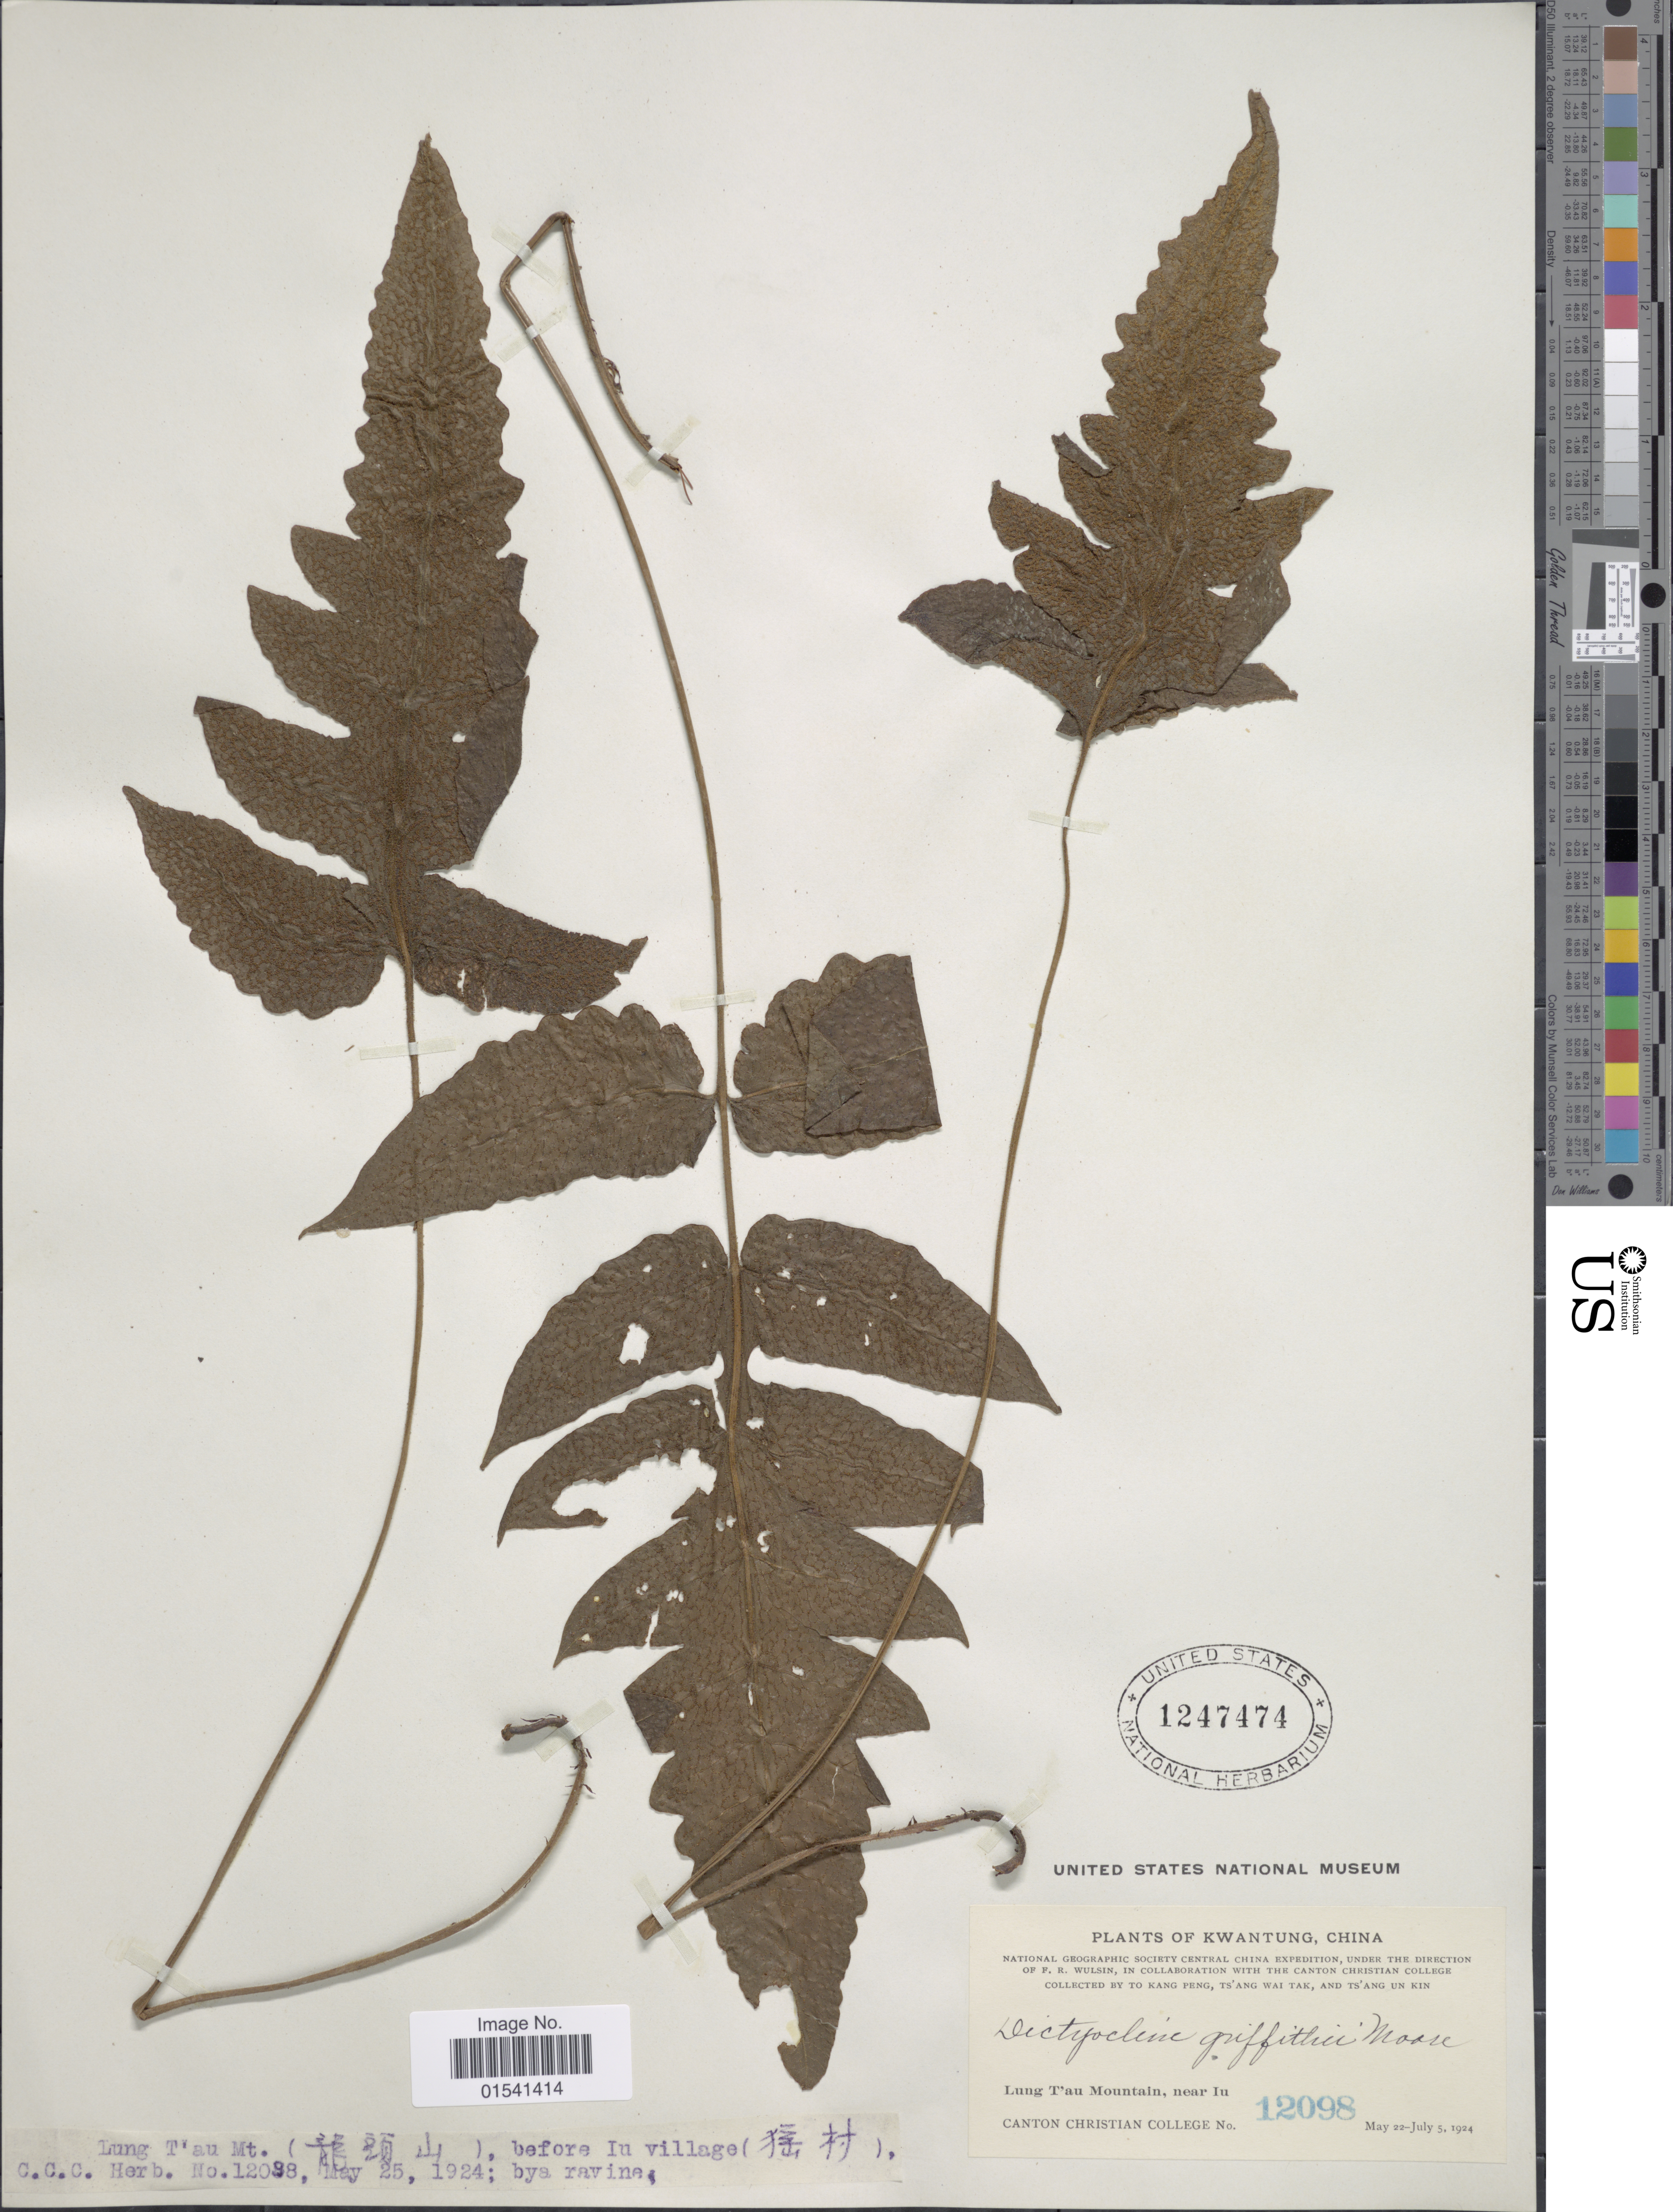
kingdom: Plantae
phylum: Tracheophyta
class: Polypodiopsida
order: Polypodiales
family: Thelypteridaceae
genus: Stegnogramma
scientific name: Stegnogramma griffithii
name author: (T. Moore) K. Iwats.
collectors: Canton Christian College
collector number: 12098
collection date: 1924-05-22/1924-07-05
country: China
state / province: Guangdong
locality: Kwantung, Lung T'au Mountain, near Iu, before Iu village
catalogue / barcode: US 1247474